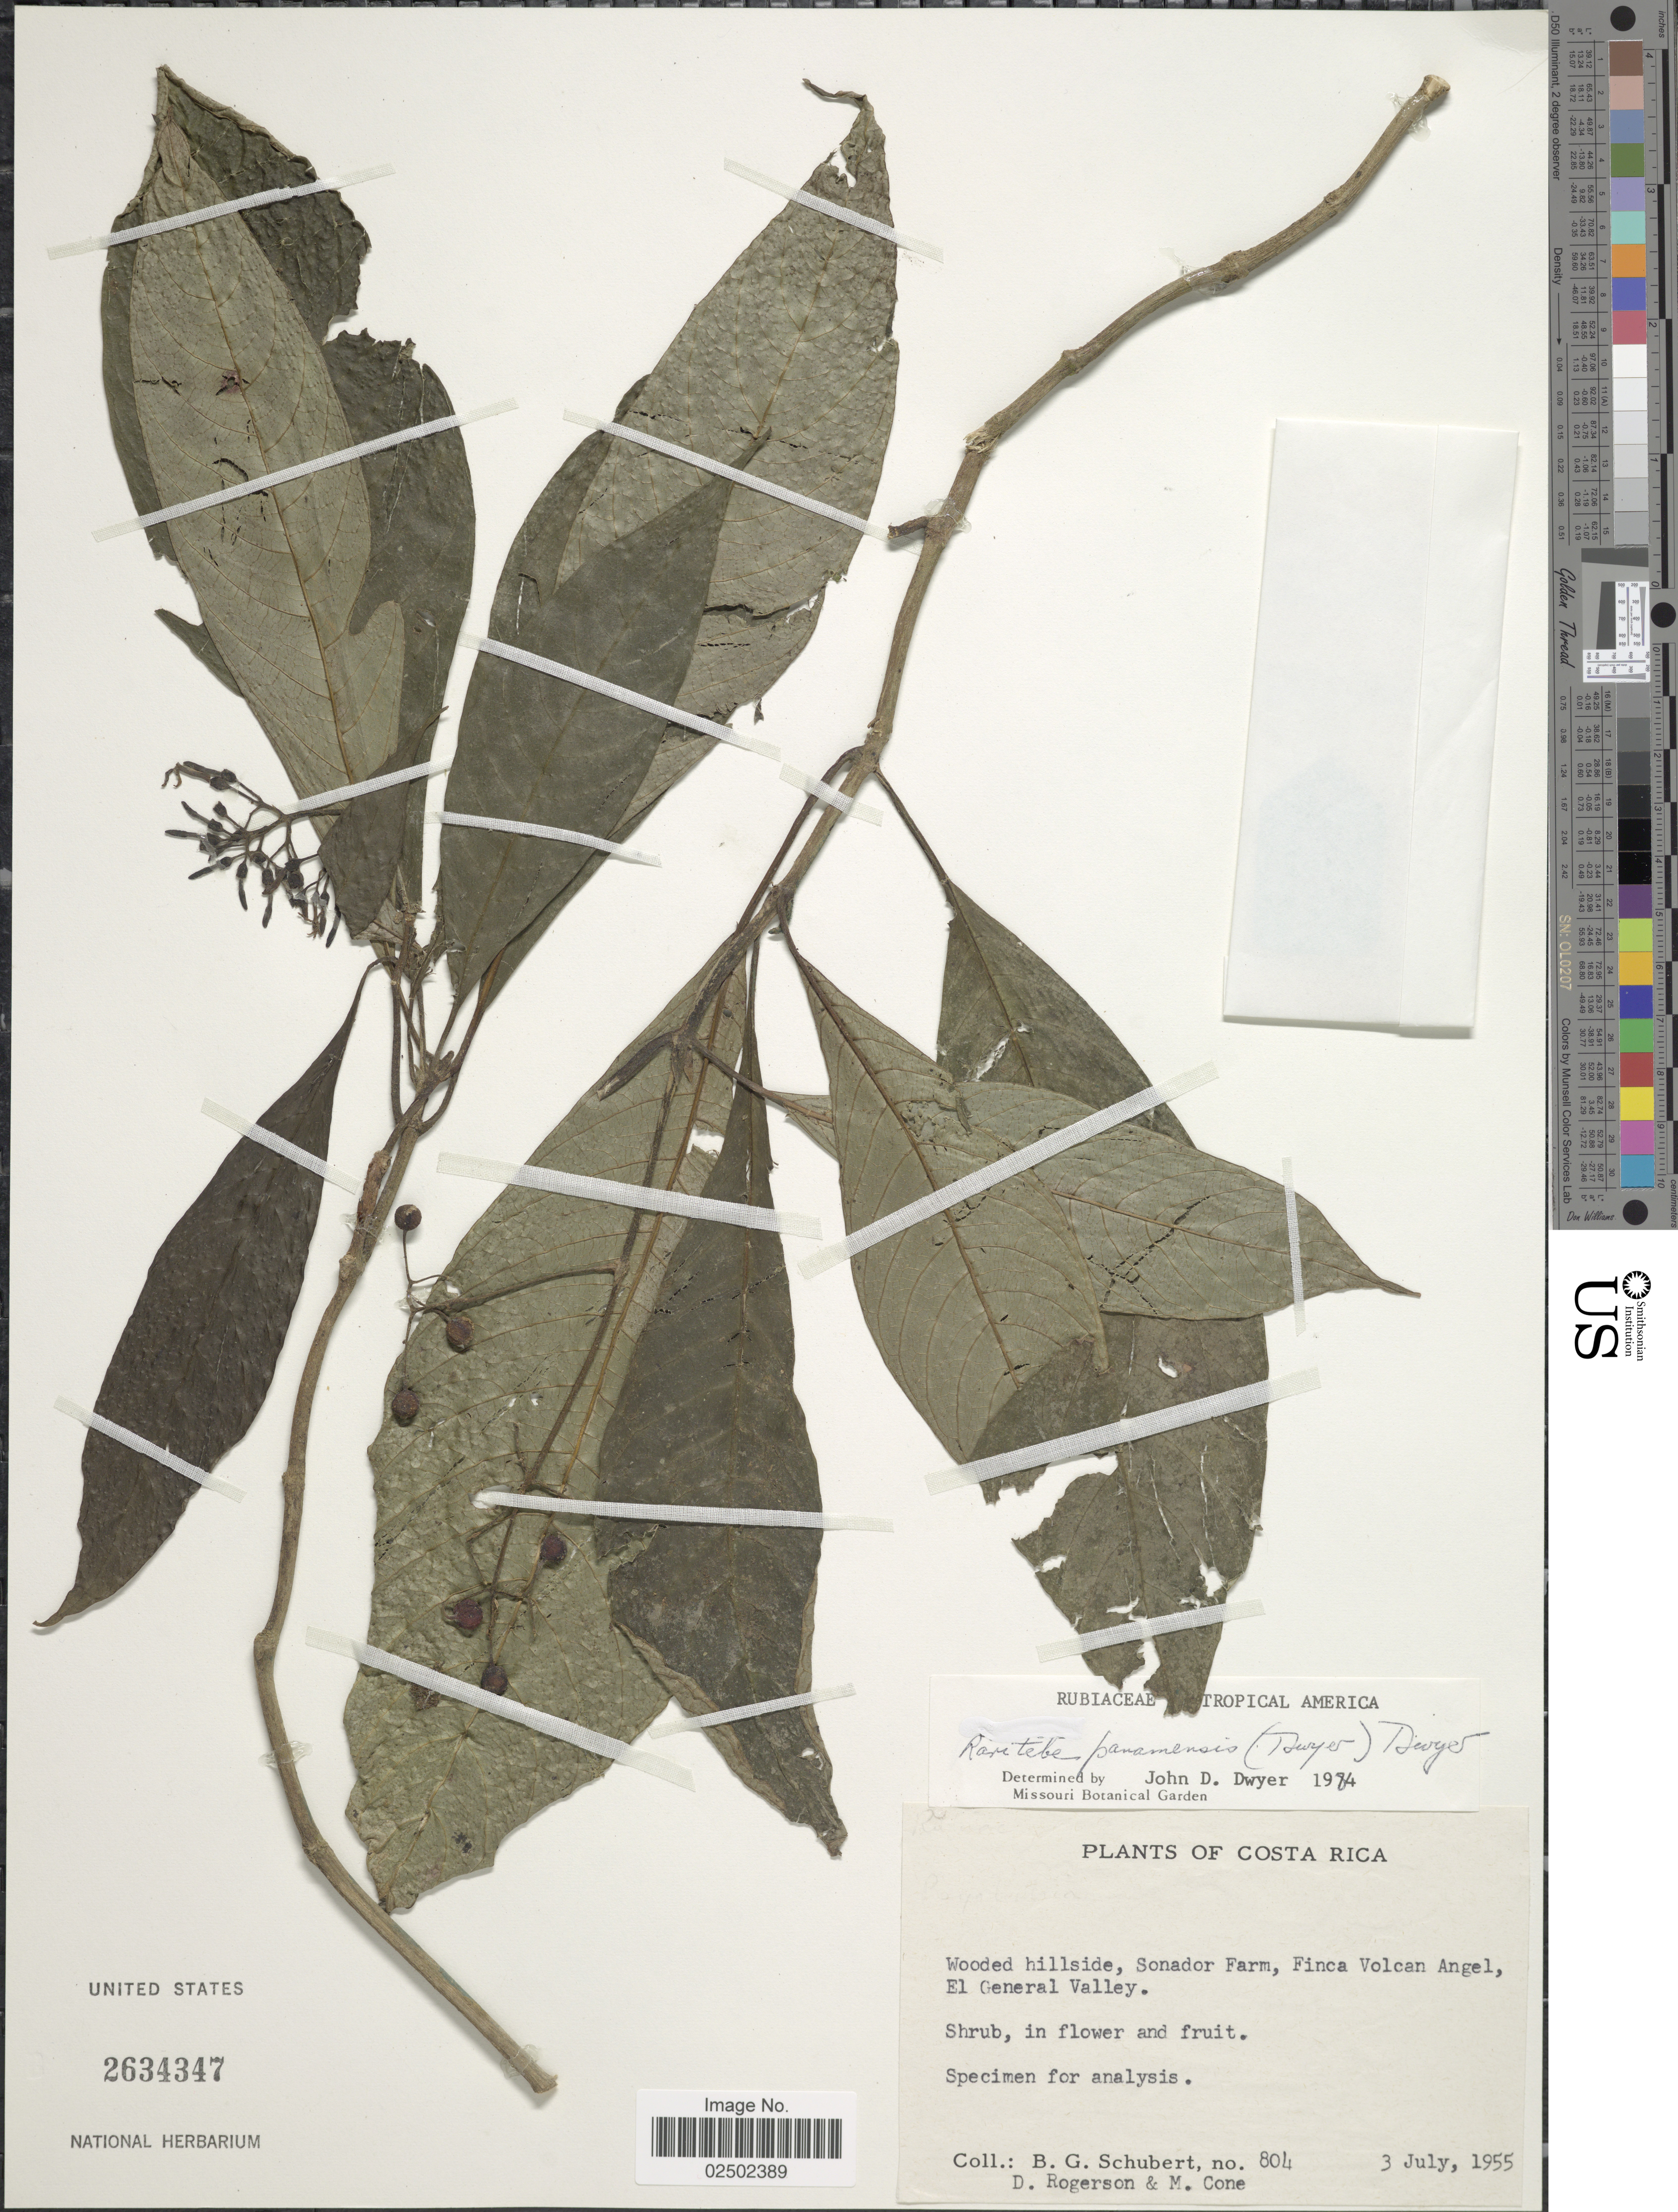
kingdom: Plantae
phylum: Tracheophyta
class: Magnoliopsida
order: Gentianales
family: Rubiaceae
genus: Raritebe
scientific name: Raritebe palicoureoides subsp. dwyeranum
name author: J.H. Kirkbr.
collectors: B. Schubert, D. Rogerson & M. Cone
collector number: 804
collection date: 1955-07-03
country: Costa Rica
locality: Wooded hillside, Sonador Farm, Finca Volcan Angel, El General Valley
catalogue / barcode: US 2634347